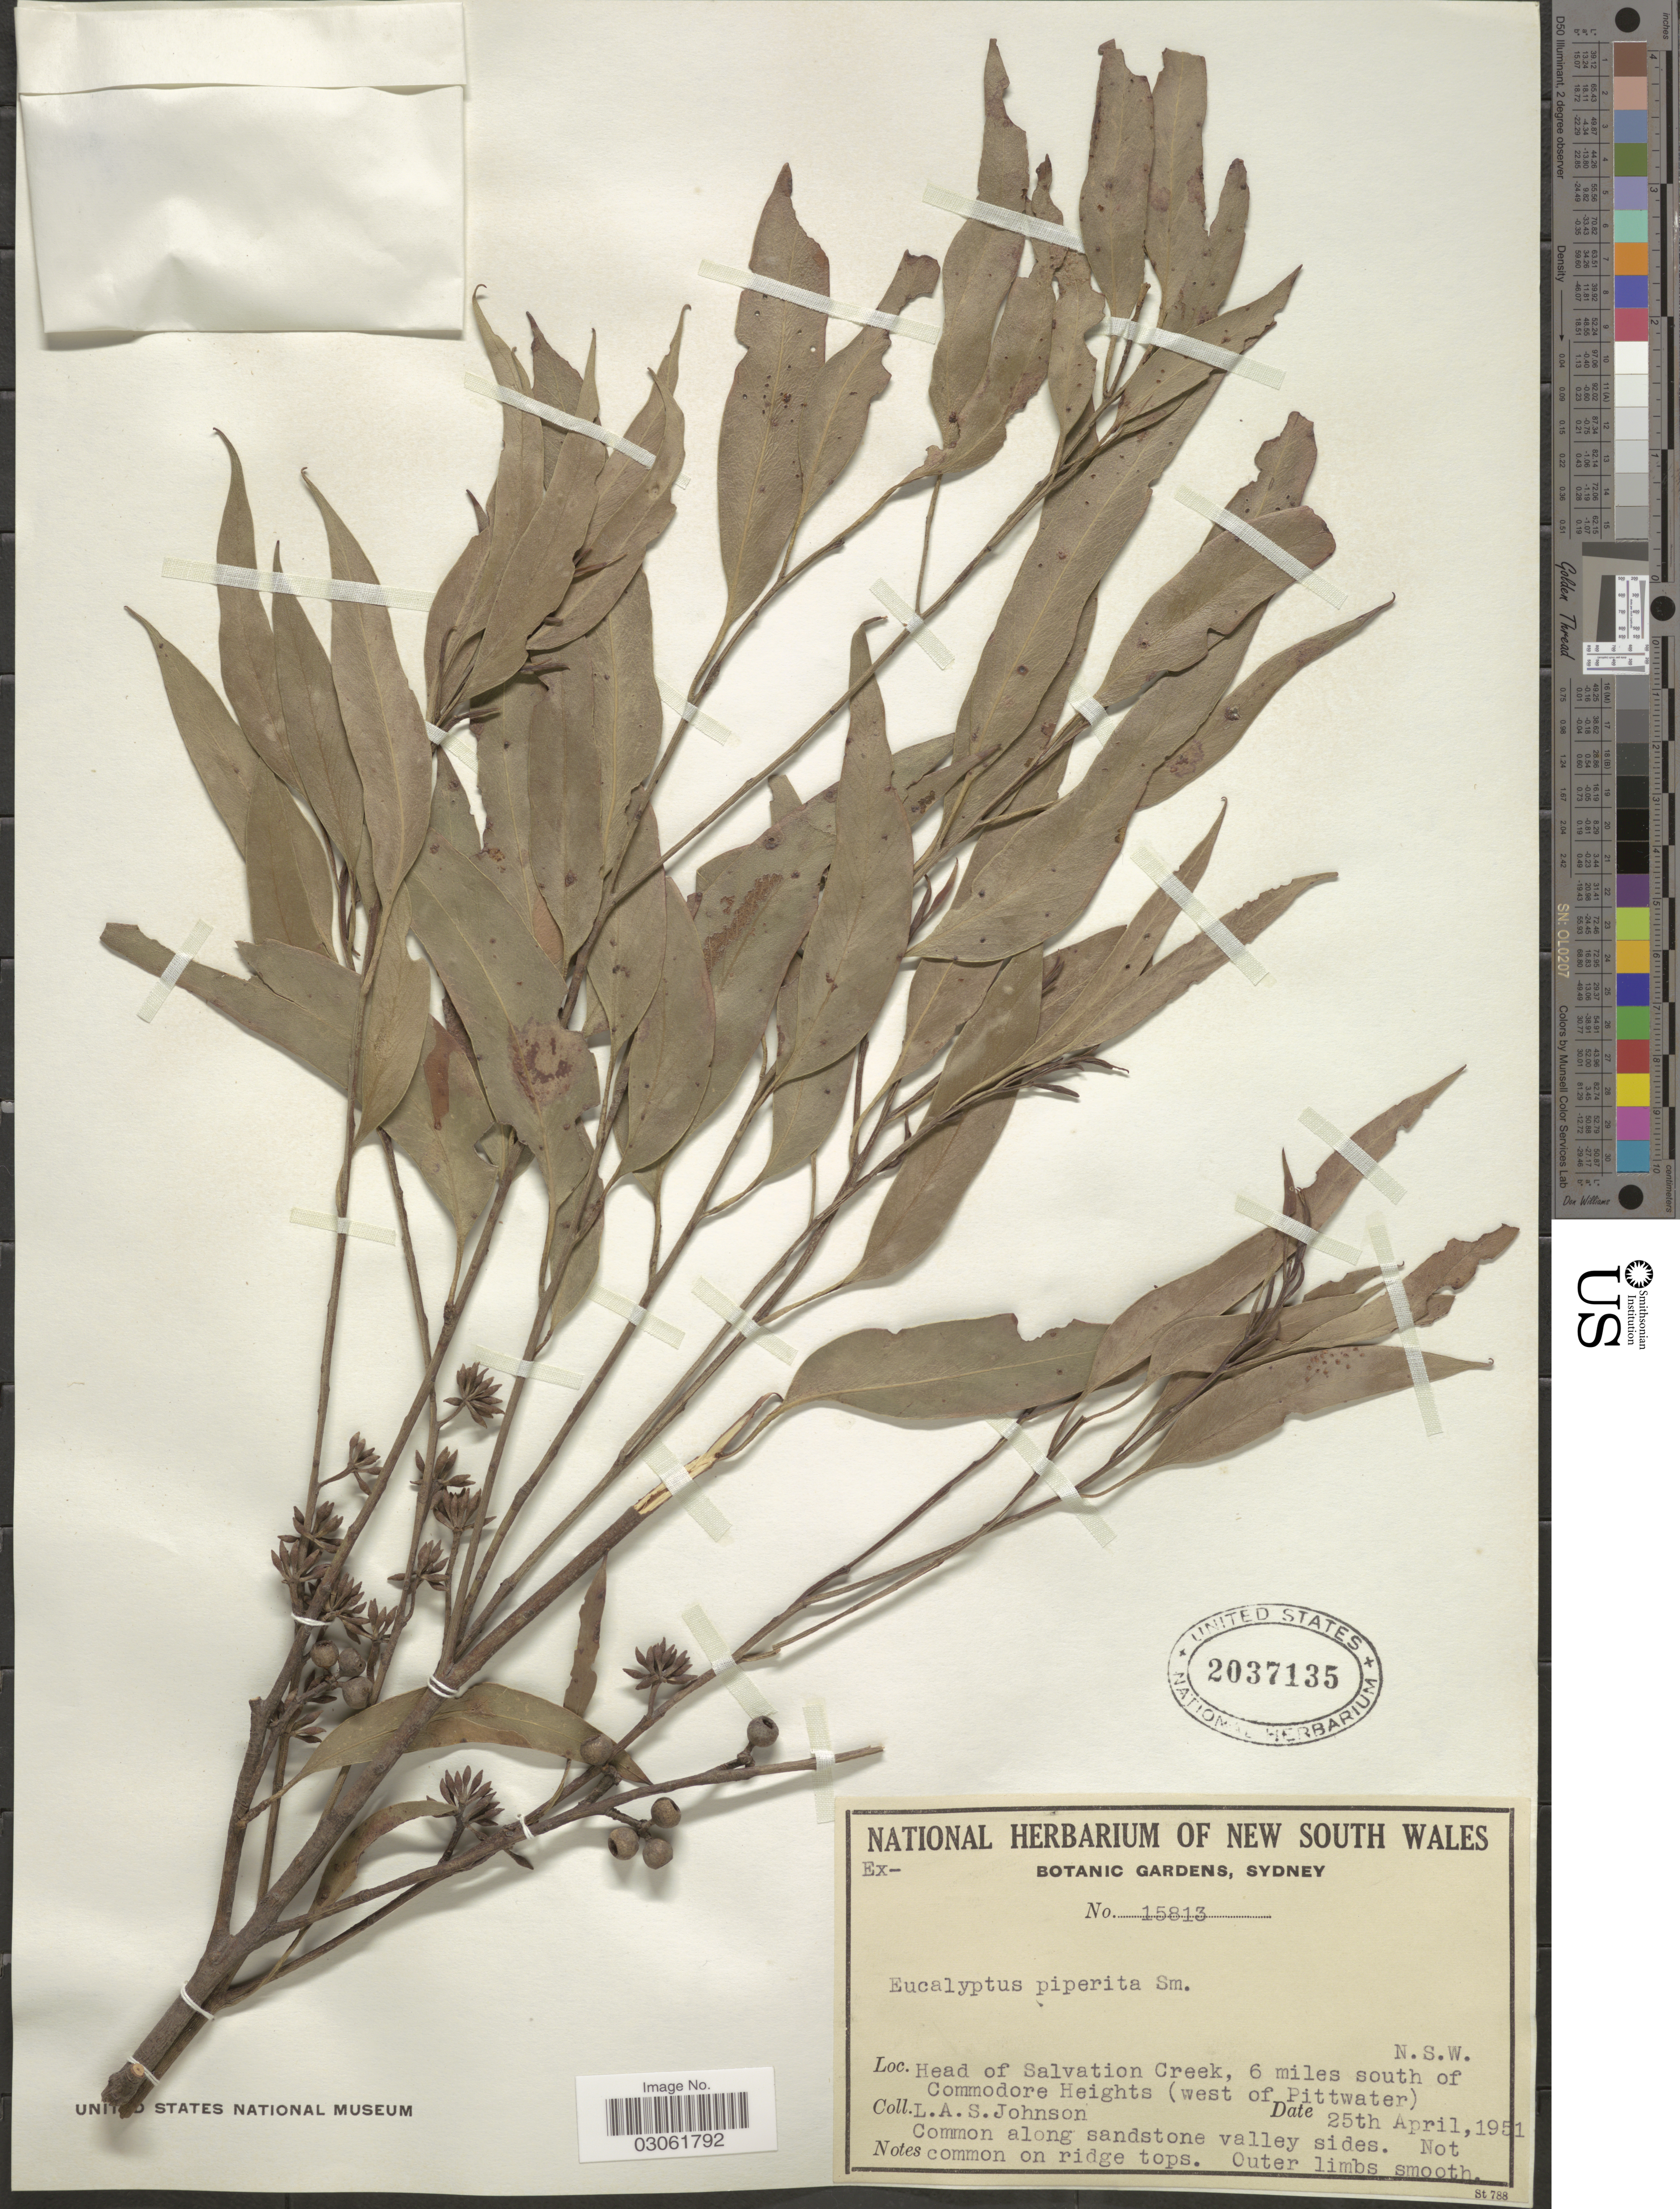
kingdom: Plantae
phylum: Tracheophyta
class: Magnoliopsida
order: Myrtales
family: Myrtaceae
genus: Eucalyptus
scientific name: Eucalyptus piperita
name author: J. White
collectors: L. A. S. Johnson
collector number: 15813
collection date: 1951-04-25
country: Australia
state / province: New South Wales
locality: Head of Salvation Creek, 6 miles south of Commodore Heights (west of Pittwater).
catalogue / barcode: US 2037135